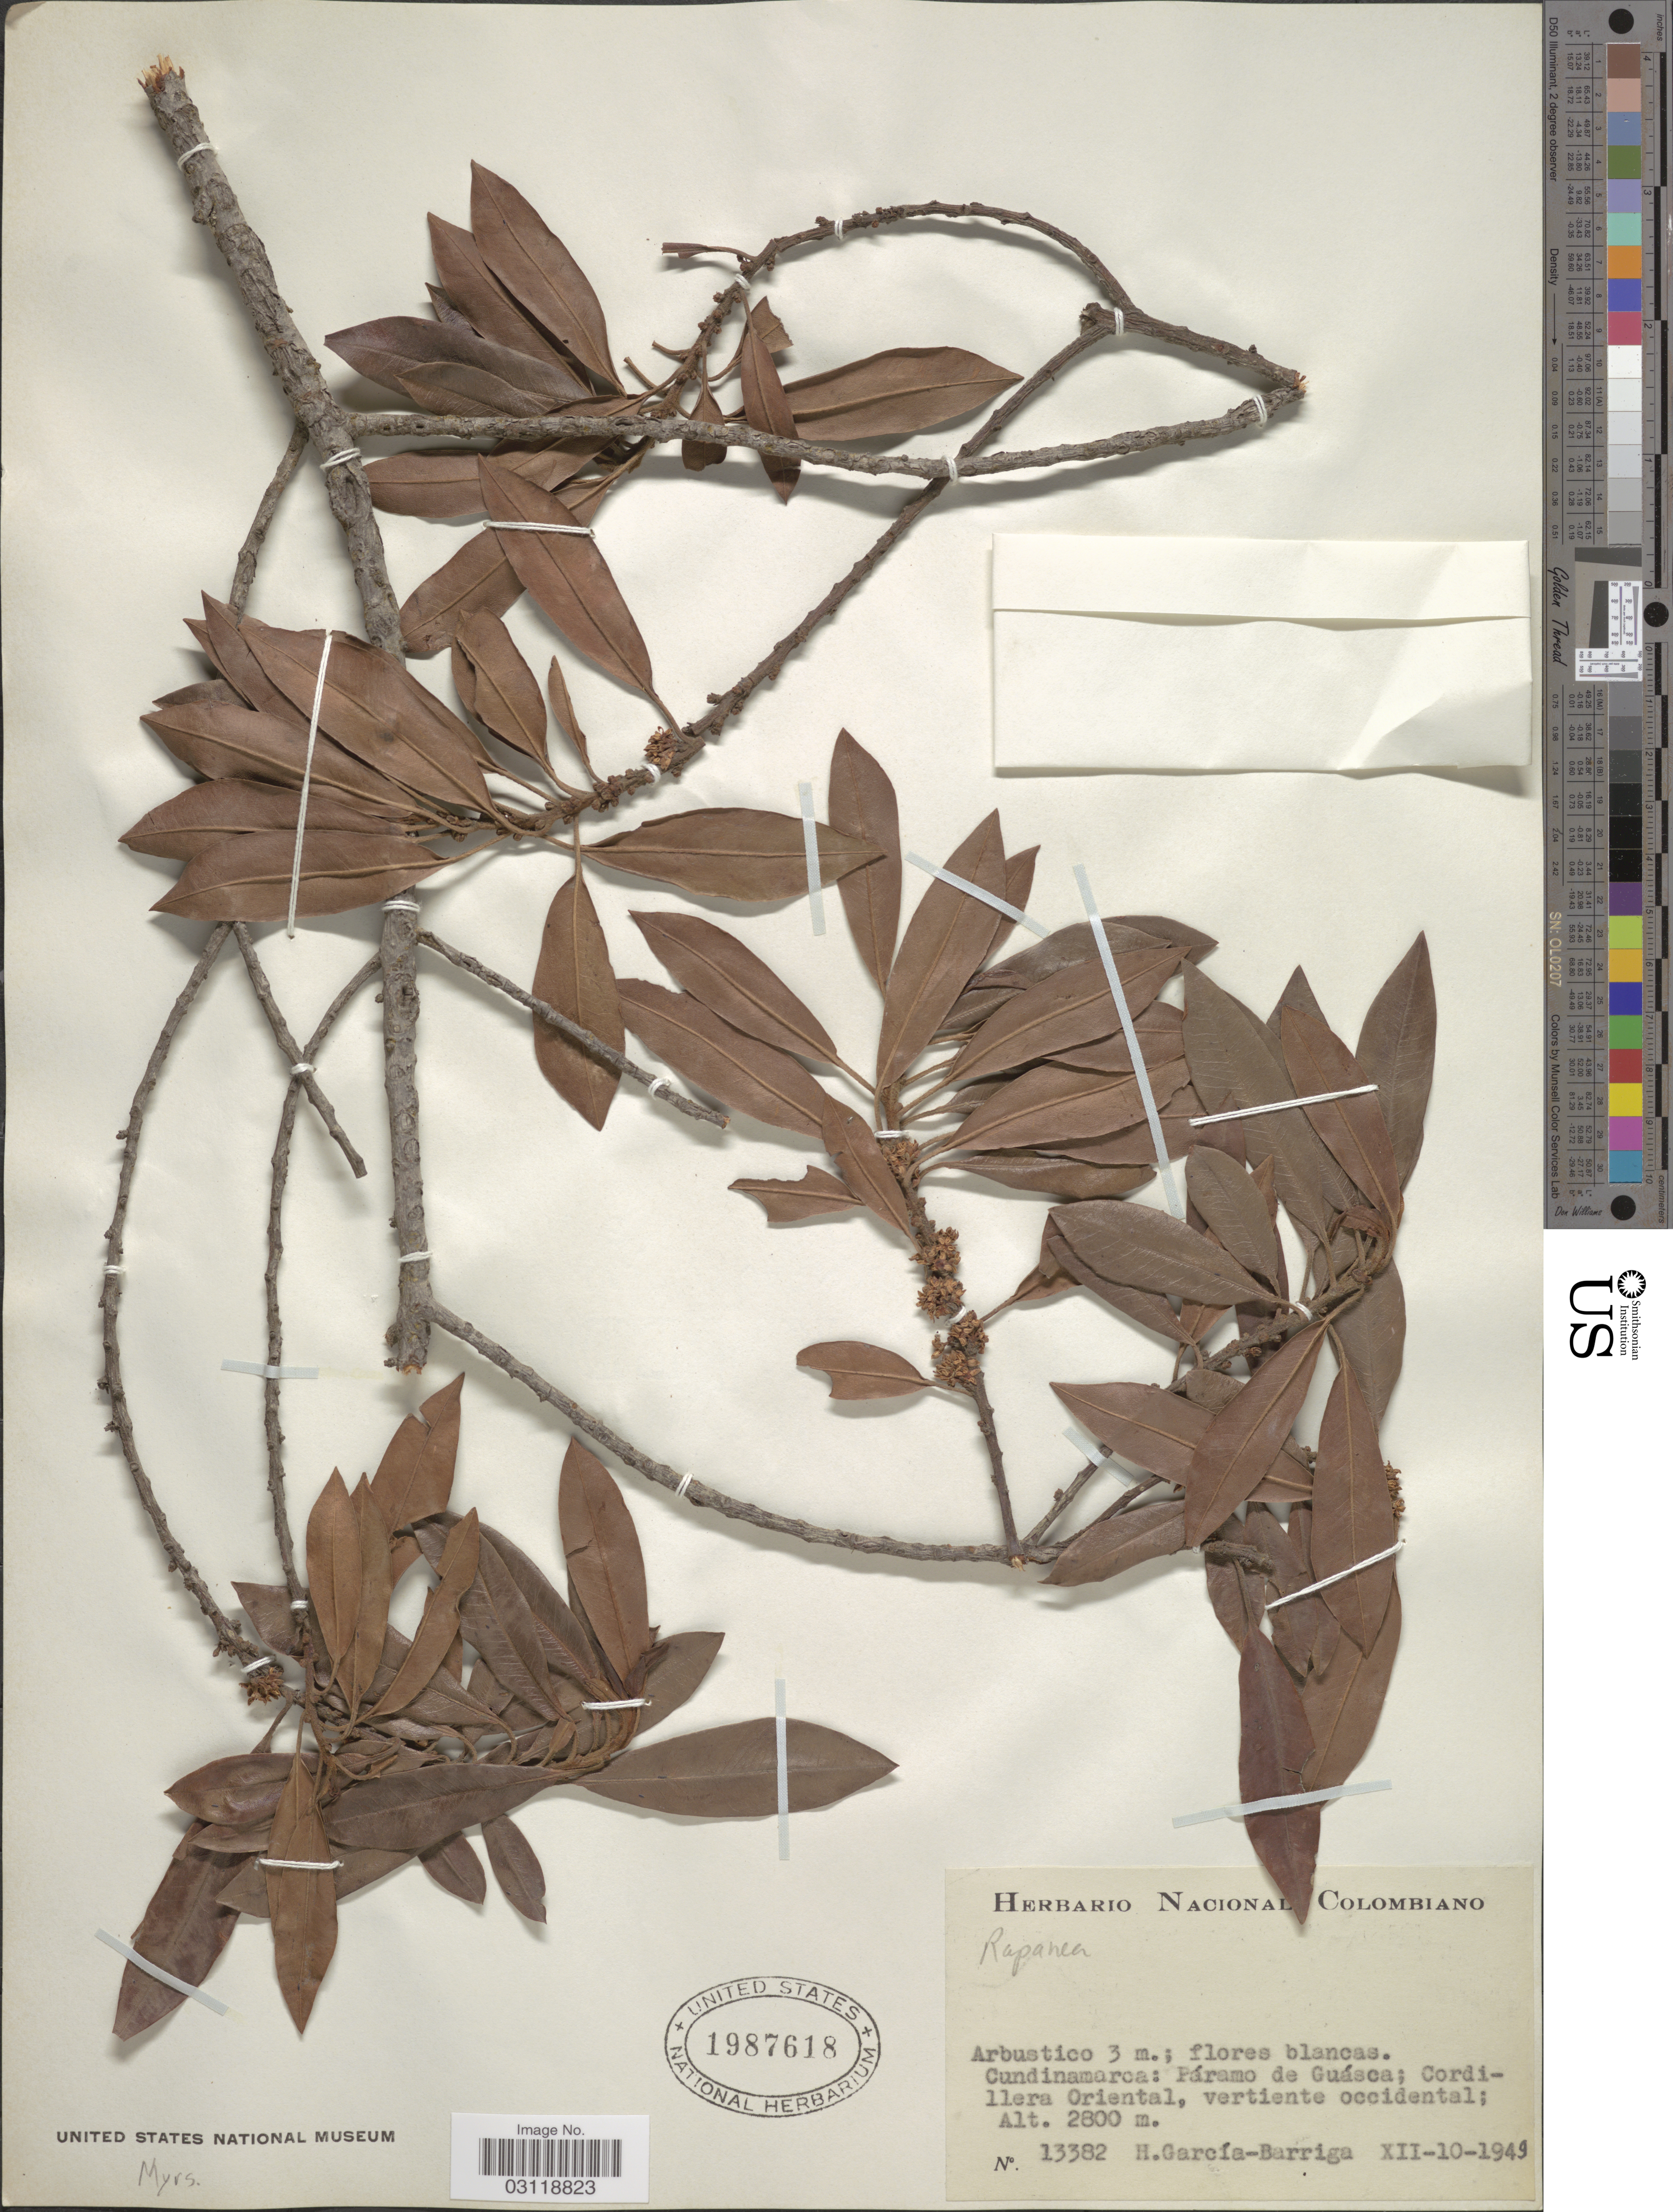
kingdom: Plantae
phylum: Tracheophyta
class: Magnoliopsida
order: Ericales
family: Primulaceae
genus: Rapanea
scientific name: Rapanea sp.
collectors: H. García Barriga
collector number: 13382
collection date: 1949-12-10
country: Colombia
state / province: Cundinamarca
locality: Páramo de Guásca; Cordillera Oriental, vertiente occidental.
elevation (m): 2800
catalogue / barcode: US 1987618